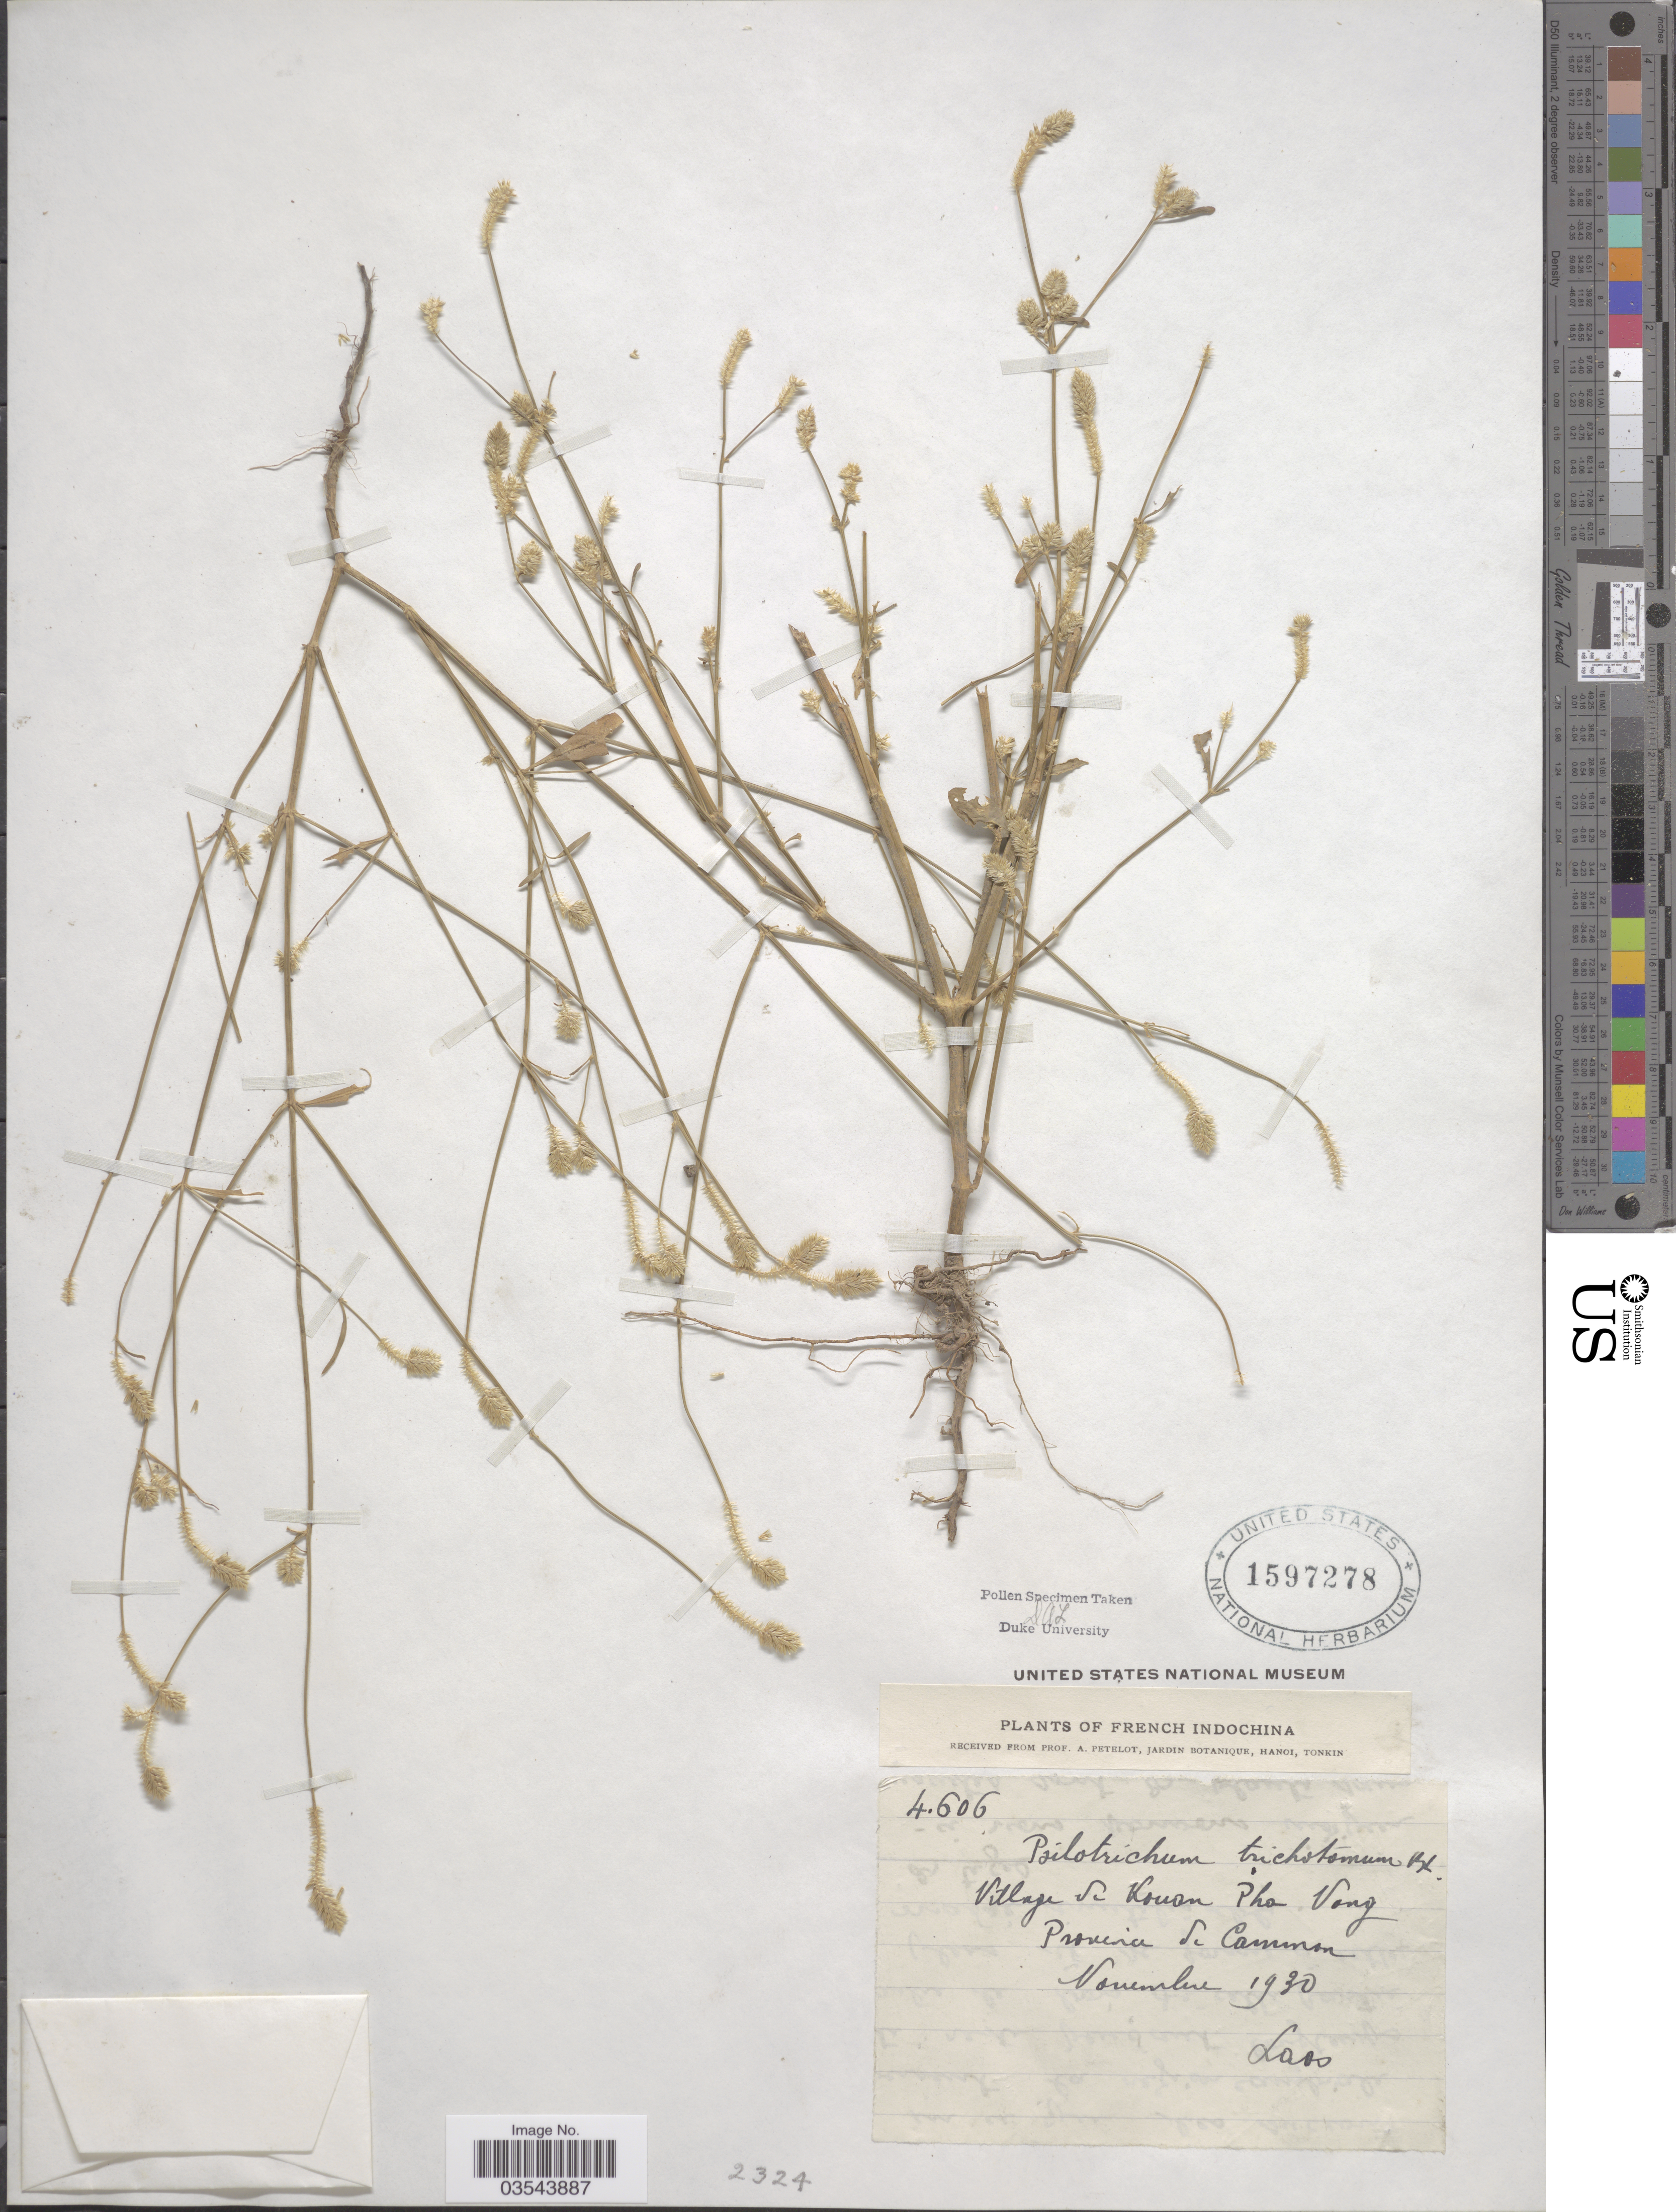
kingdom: Plantae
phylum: Tracheophyta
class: Magnoliopsida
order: Caryophyllales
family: Amaranthaceae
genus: Psilotrichum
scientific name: Psilotrichum ferrugineum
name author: (Roxb.) Moq.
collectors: A. Petelot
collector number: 4606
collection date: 1930-11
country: Laos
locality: French Indochina. Village de Kouan Pha Vong, Province de Cammon.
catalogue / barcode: US 1597278